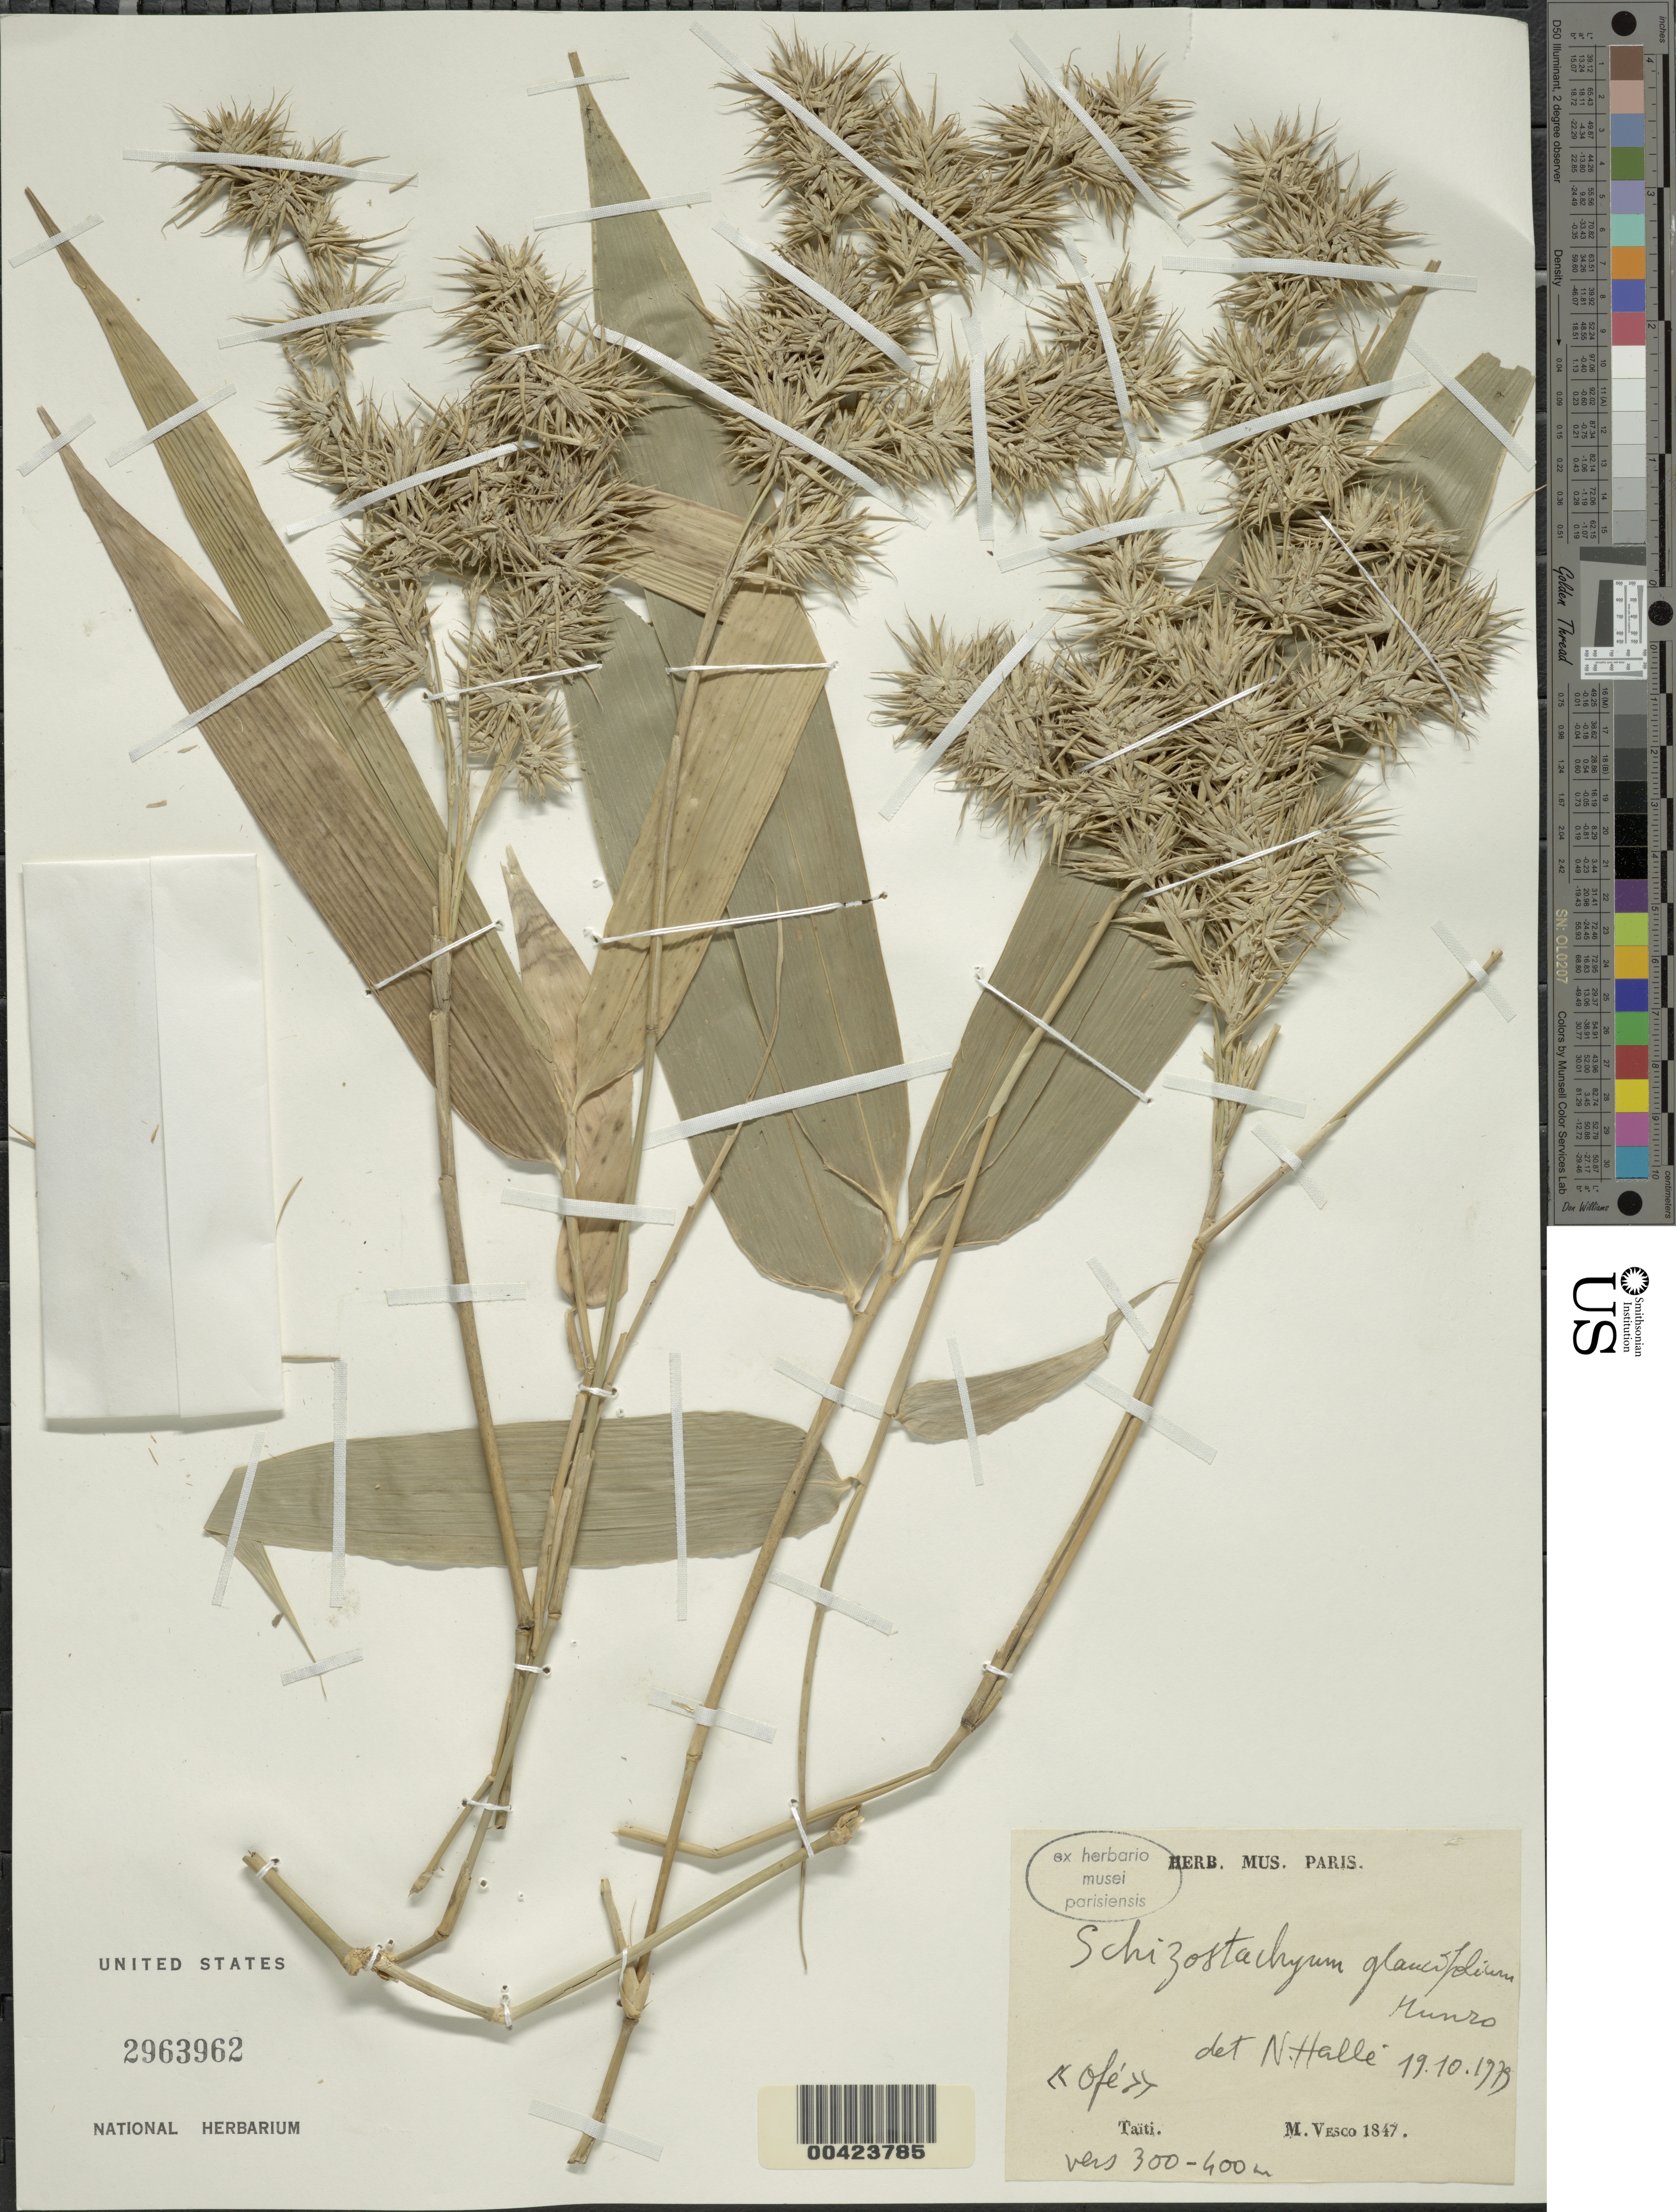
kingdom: Plantae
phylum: Tracheophyta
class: Liliopsida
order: Poales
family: Poaceae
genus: Schizostachyum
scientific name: Schizostachyum glaucifolium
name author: (Rupr.) Munro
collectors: -. Vesco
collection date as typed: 1847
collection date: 1847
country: French Polynesia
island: Tahiti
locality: Ofe [Society Is.]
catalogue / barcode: US 2963962